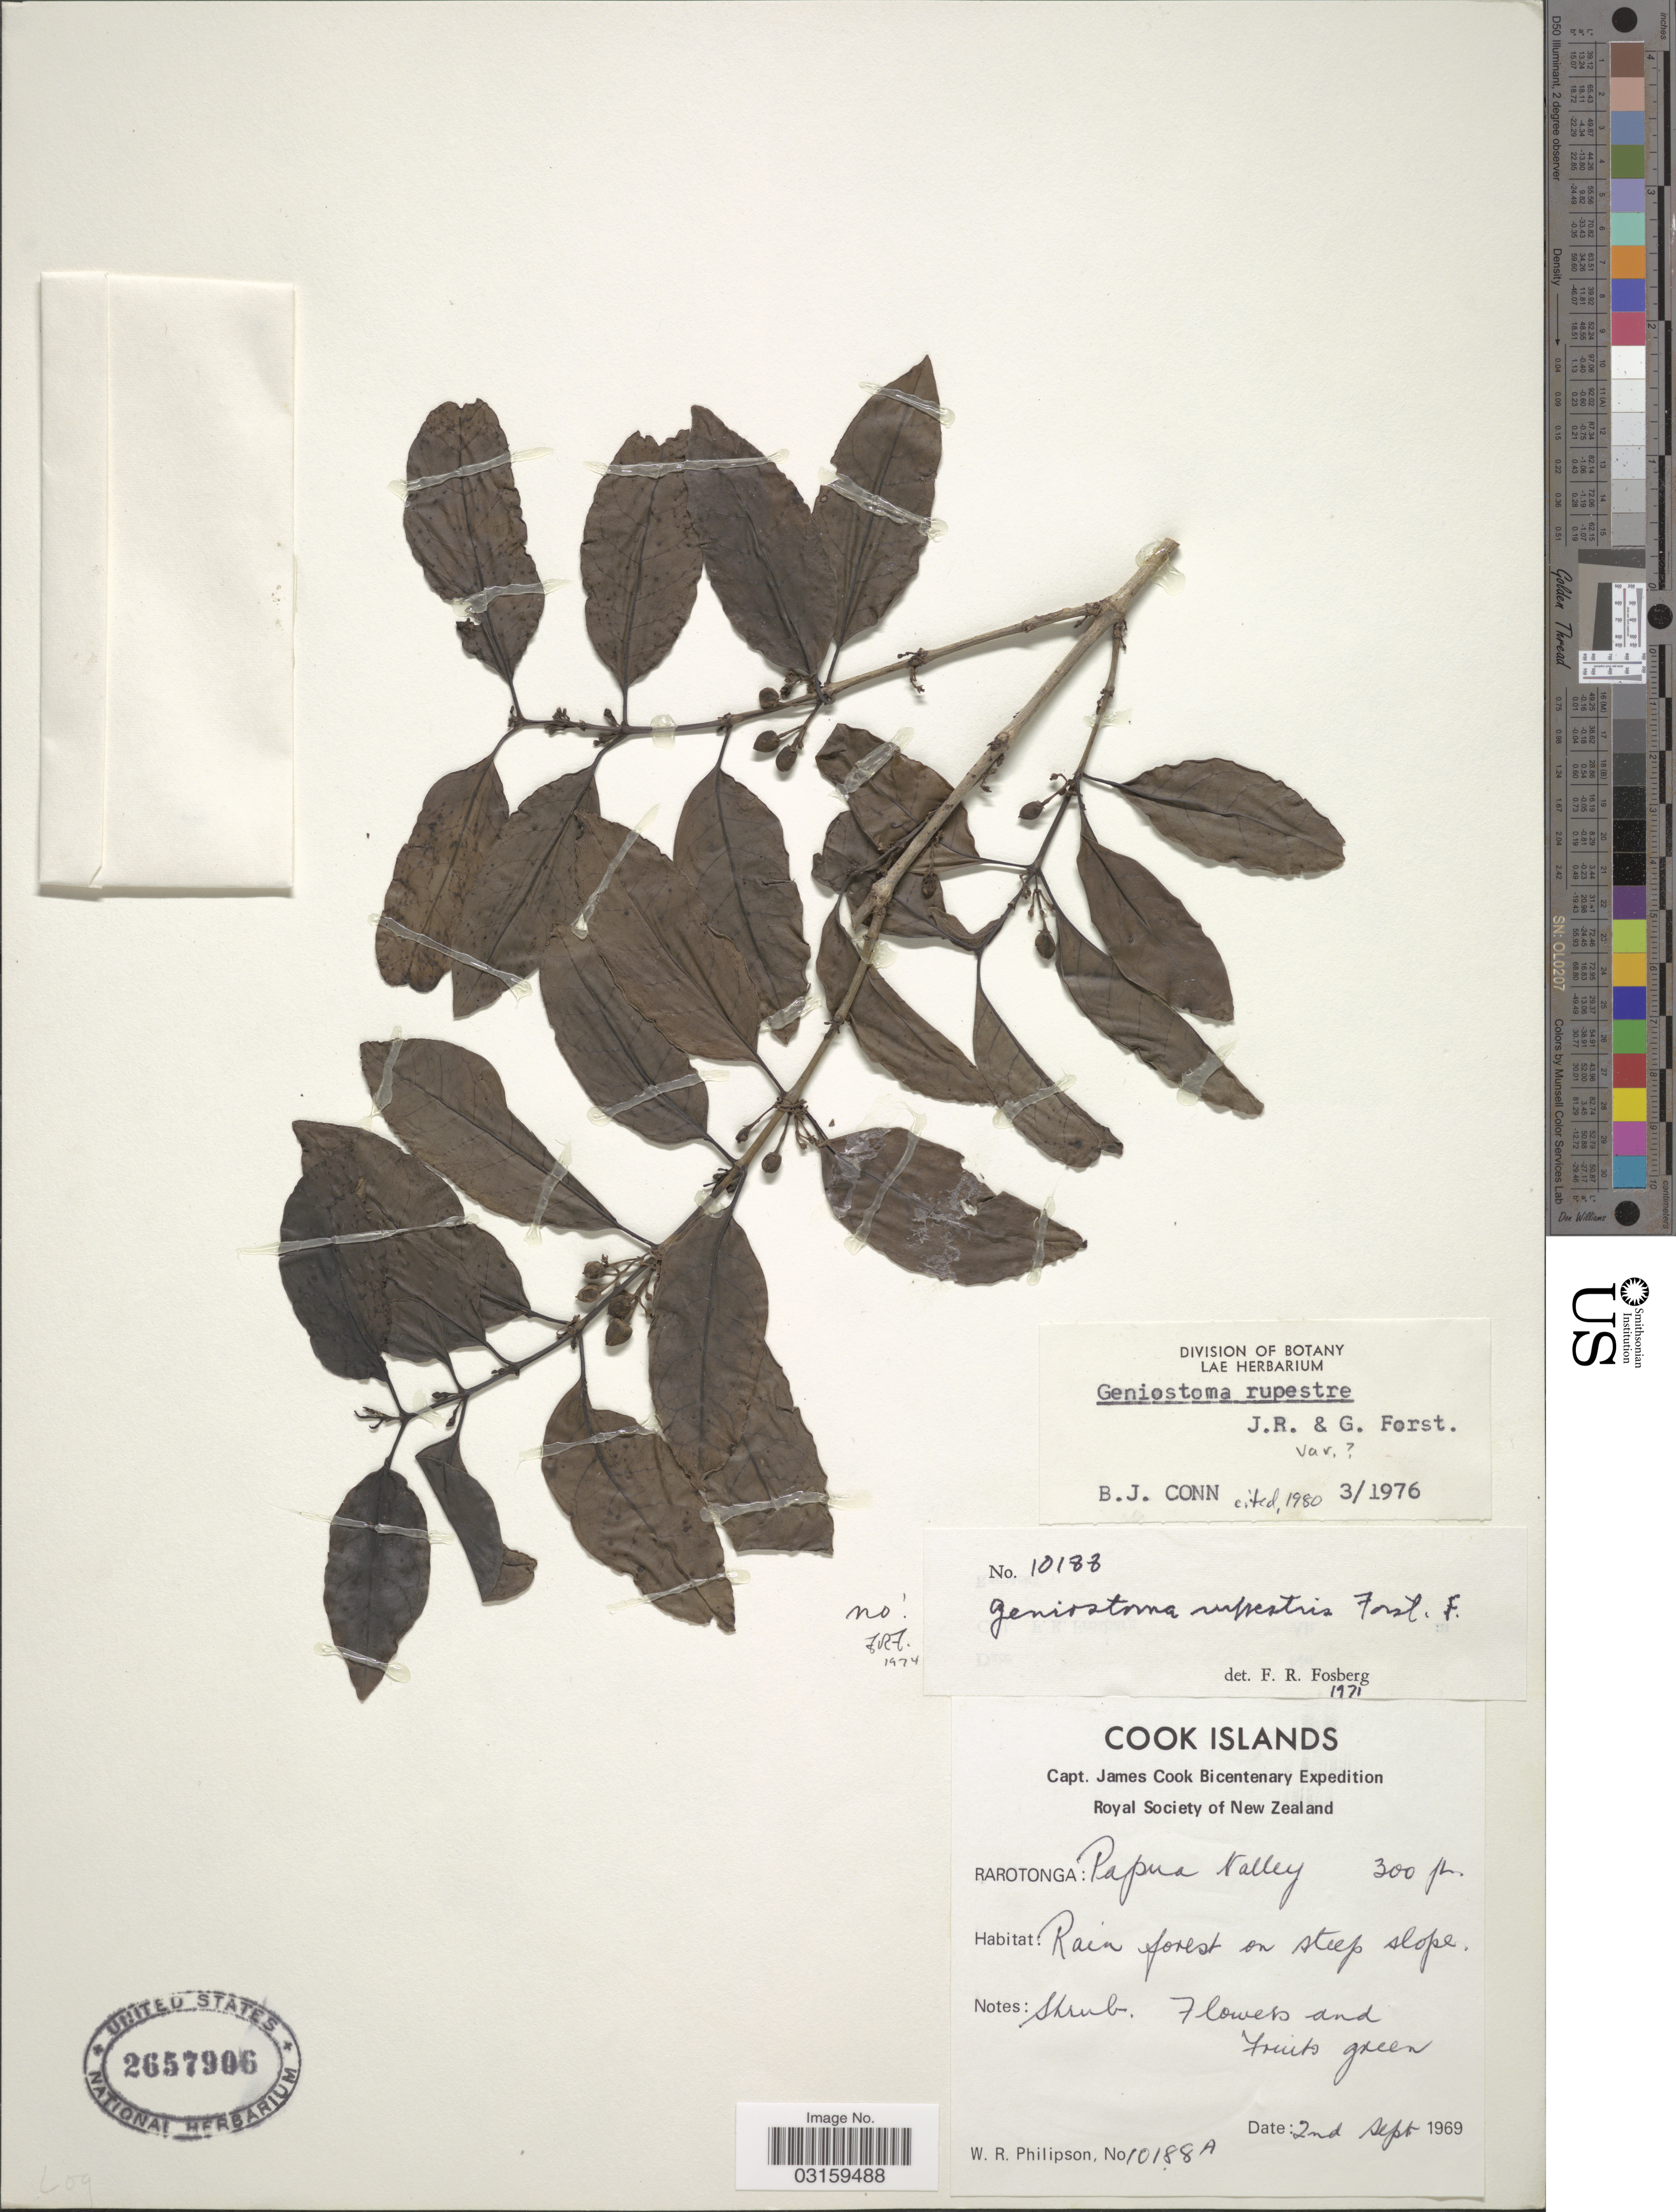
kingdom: Plantae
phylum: Tracheophyta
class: Magnoliopsida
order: Gentianales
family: Loganiaceae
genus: Geniostoma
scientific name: Geniostoma rupestre var. rupestre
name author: J.R. Forst. & G. Forst.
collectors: W. R. Philipson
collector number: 10188A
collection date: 1969-09-02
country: Cook Islands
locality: Rarotonga: Papua Valley.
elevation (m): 91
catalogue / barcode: US 2657906